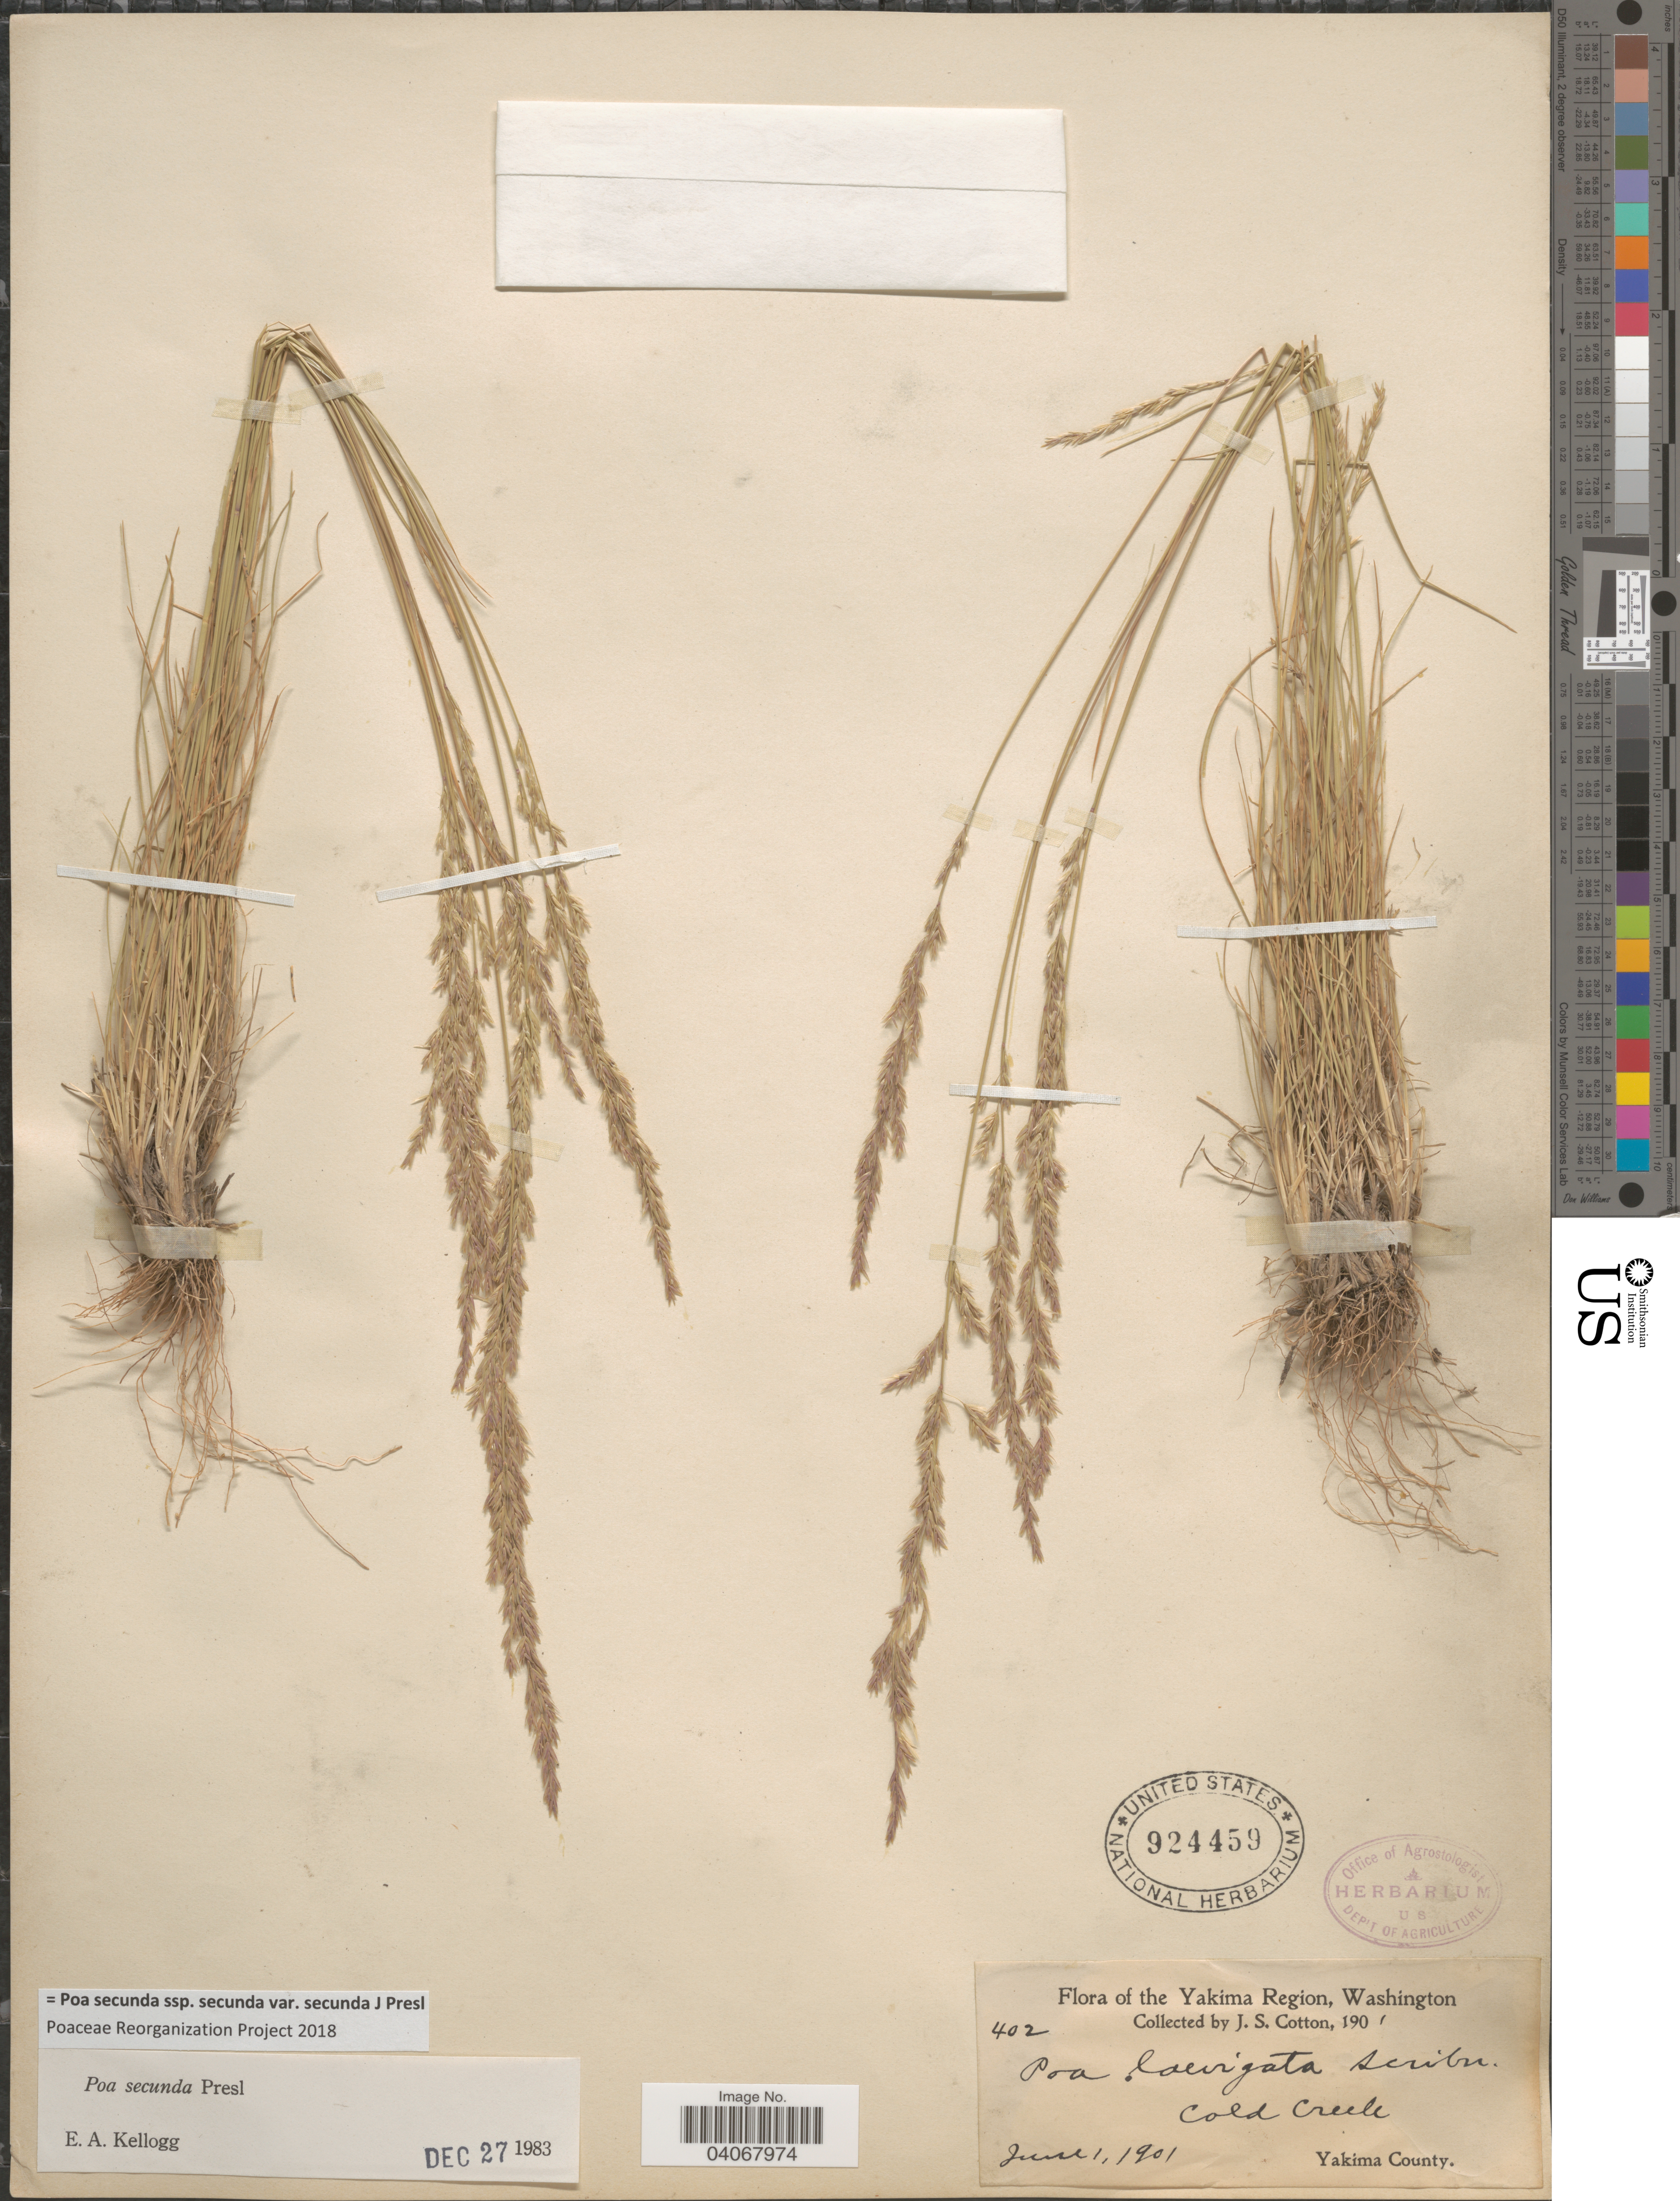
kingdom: Plantae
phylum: Tracheophyta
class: Liliopsida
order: Poales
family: Poaceae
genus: Poa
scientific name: Poa secunda subsp. secunda var. secunda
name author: J. Presl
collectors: J. S. Cotton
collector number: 402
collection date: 1901-06-01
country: United States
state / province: Washington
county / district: Yakima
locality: Yakima Region. Cold Creek. Yakima County.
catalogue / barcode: US 924459